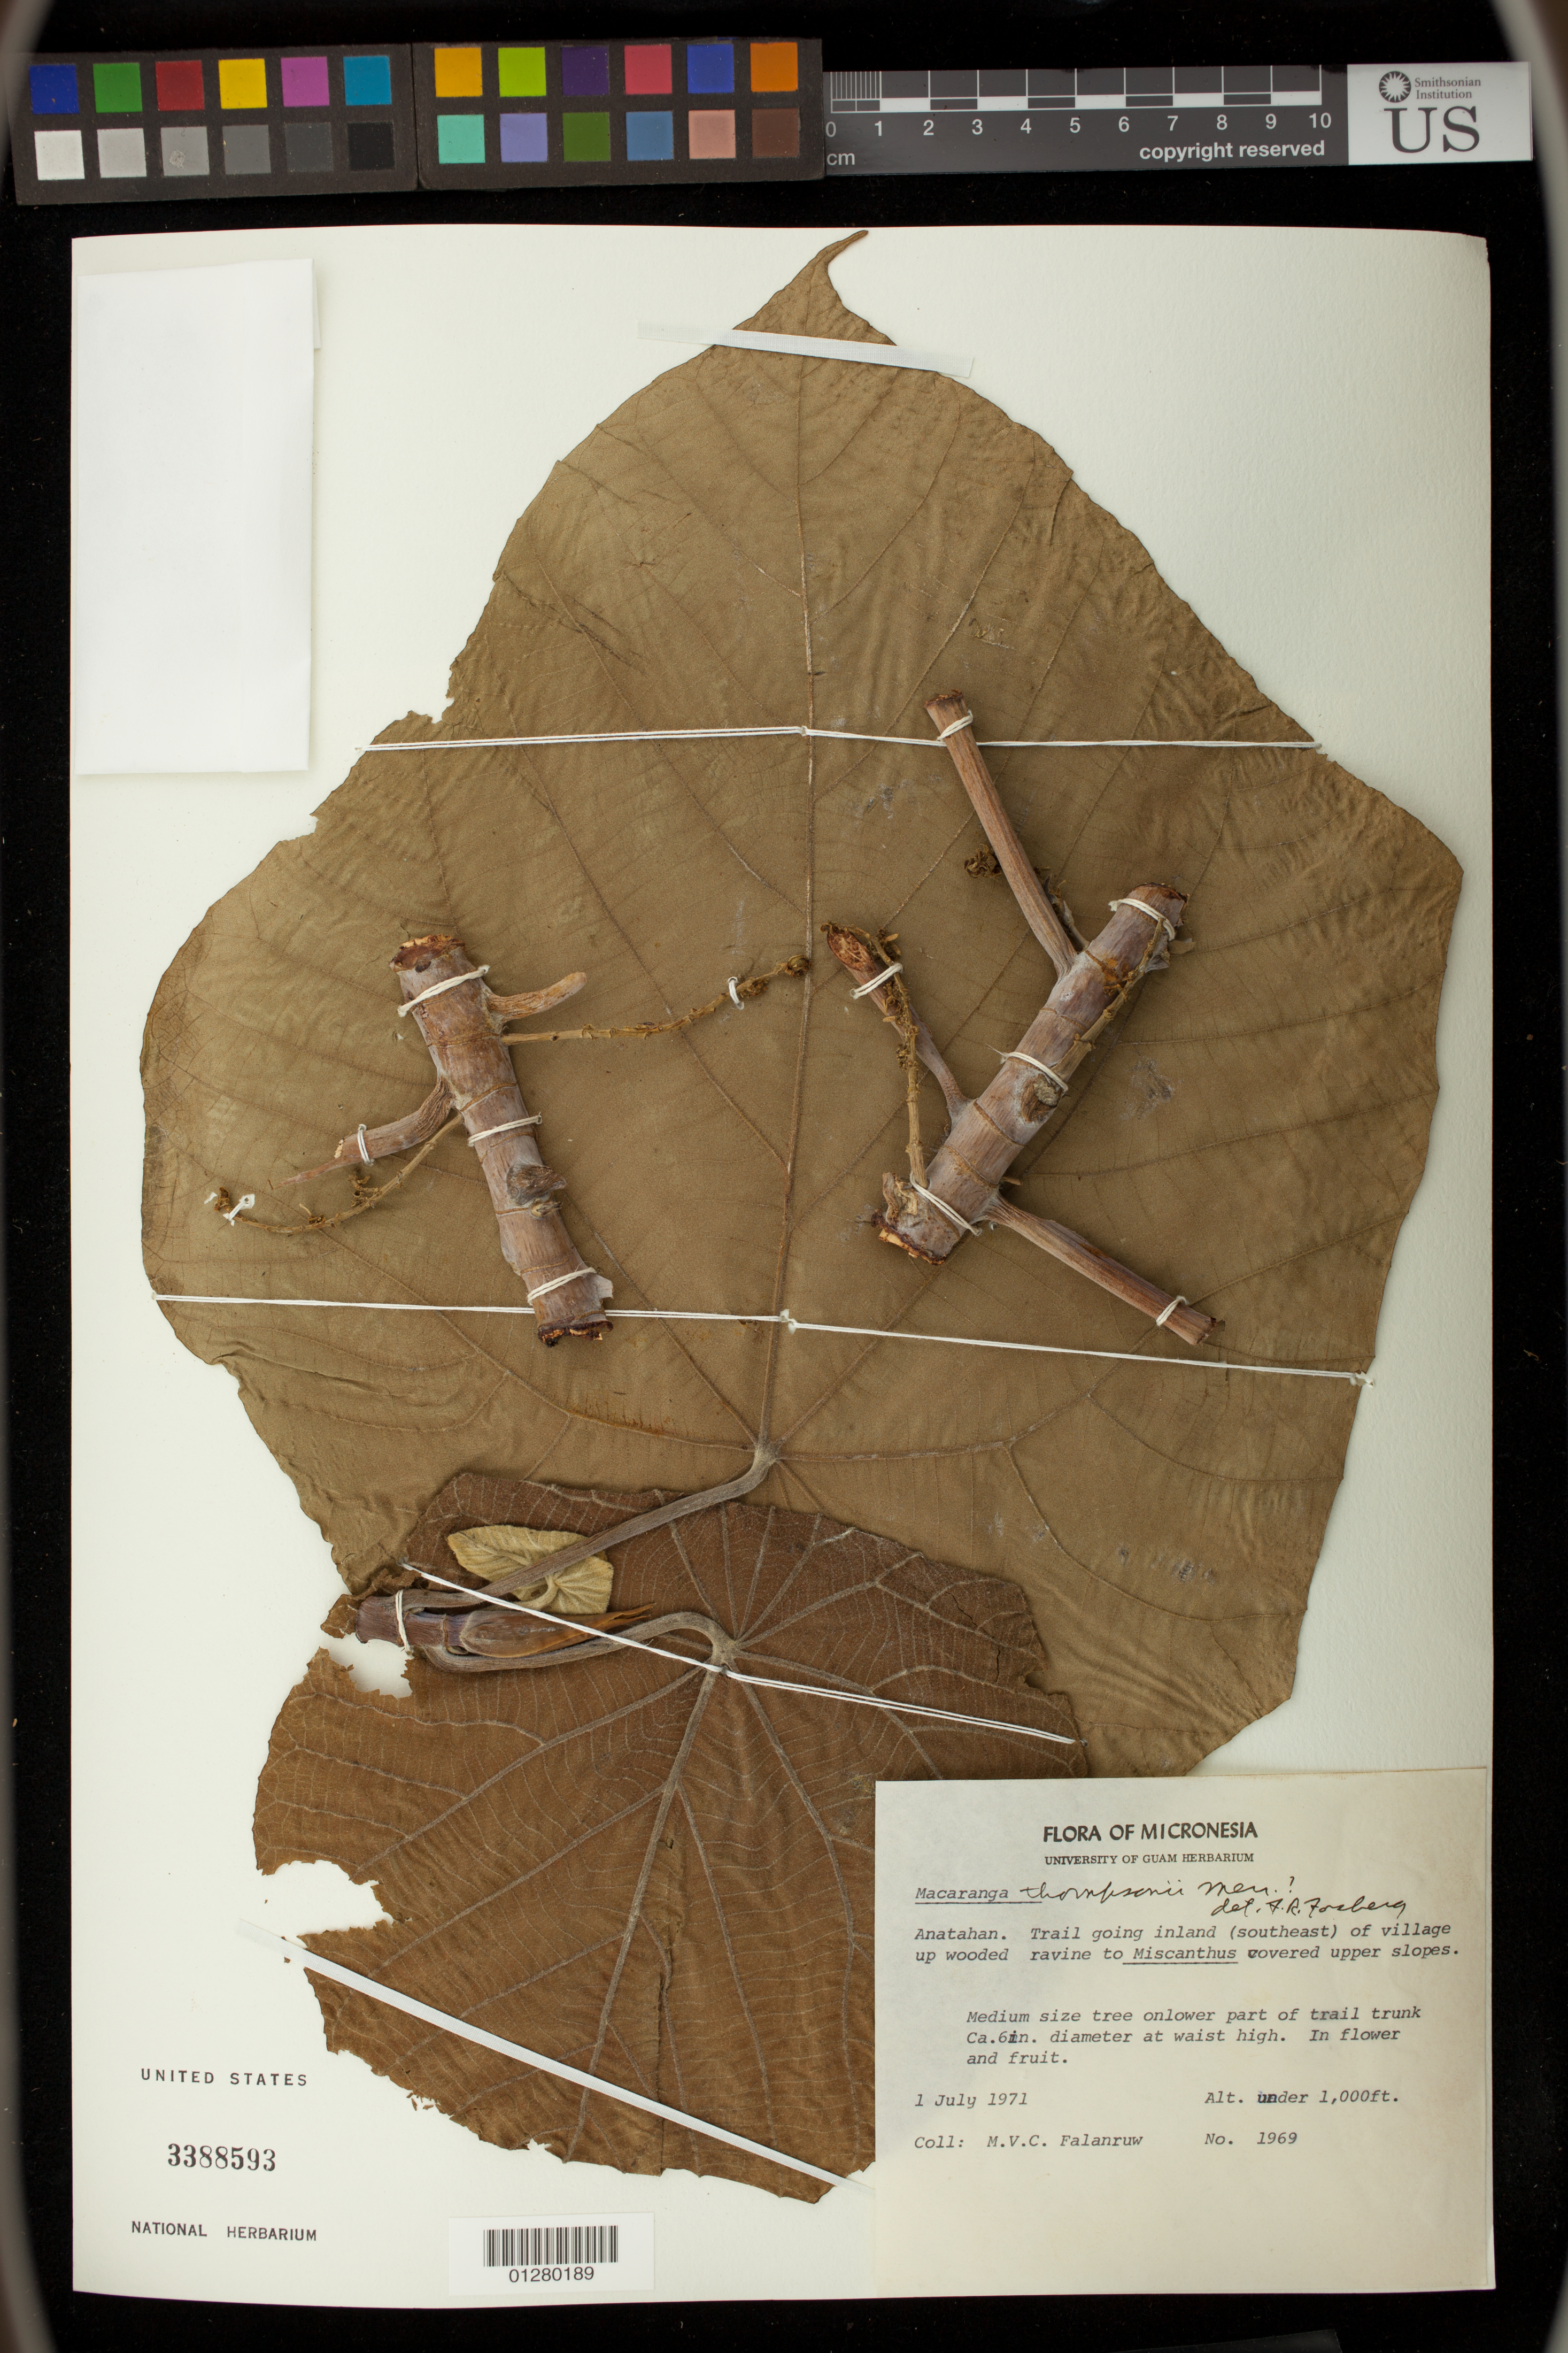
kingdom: Plantae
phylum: Tracheophyta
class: Magnoliopsida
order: Malpighiales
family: Euphorbiaceae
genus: Macaranga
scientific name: Macaranga thompsonii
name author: Merr.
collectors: M. V. Falanruw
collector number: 1969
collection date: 1971-07-01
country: Northern Mariana Islands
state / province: Northern Islands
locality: Anatahan. Trail going inland (southeast) of village up wooded ravine to Miscanthus covered upper slopes.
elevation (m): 305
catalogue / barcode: US 3388593